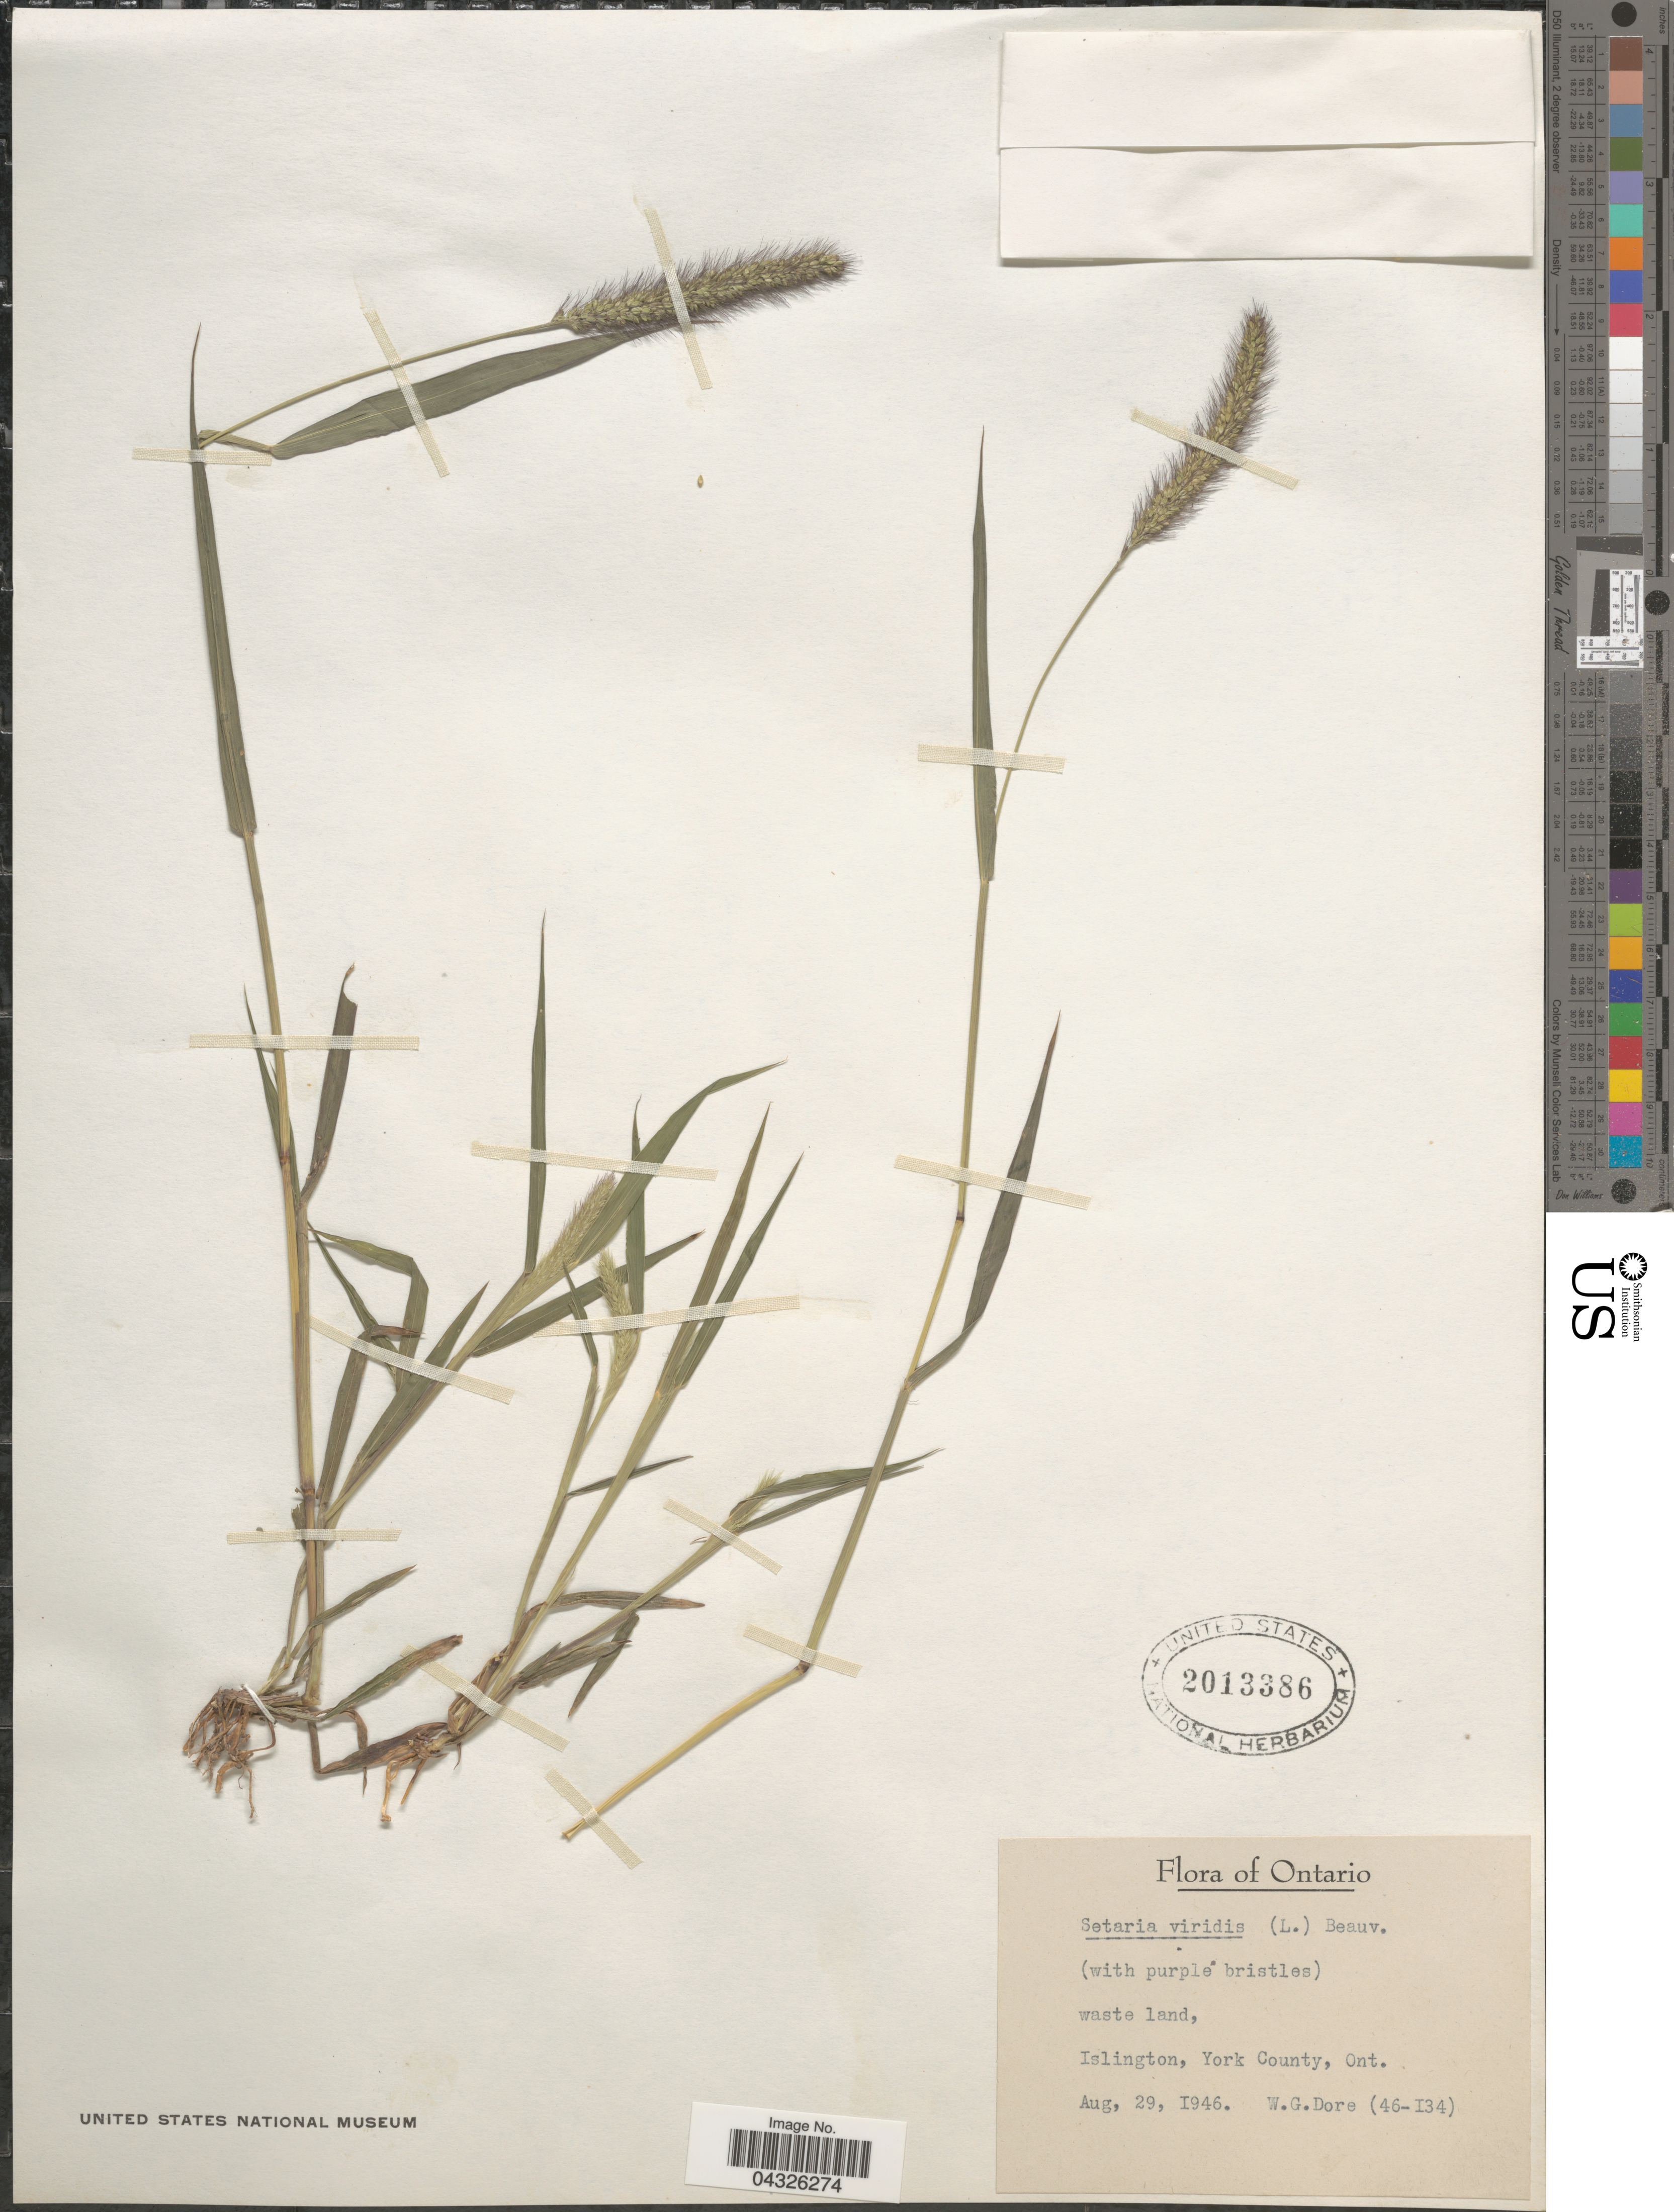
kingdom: Plantae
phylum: Tracheophyta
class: Liliopsida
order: Poales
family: Poaceae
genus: Setaria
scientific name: Setaria viridis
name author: (L.) P. Beauv.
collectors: W. Dore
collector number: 46-134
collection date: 1946-08-29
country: Canada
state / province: Ontario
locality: Islington, York County.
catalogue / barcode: US 2013386